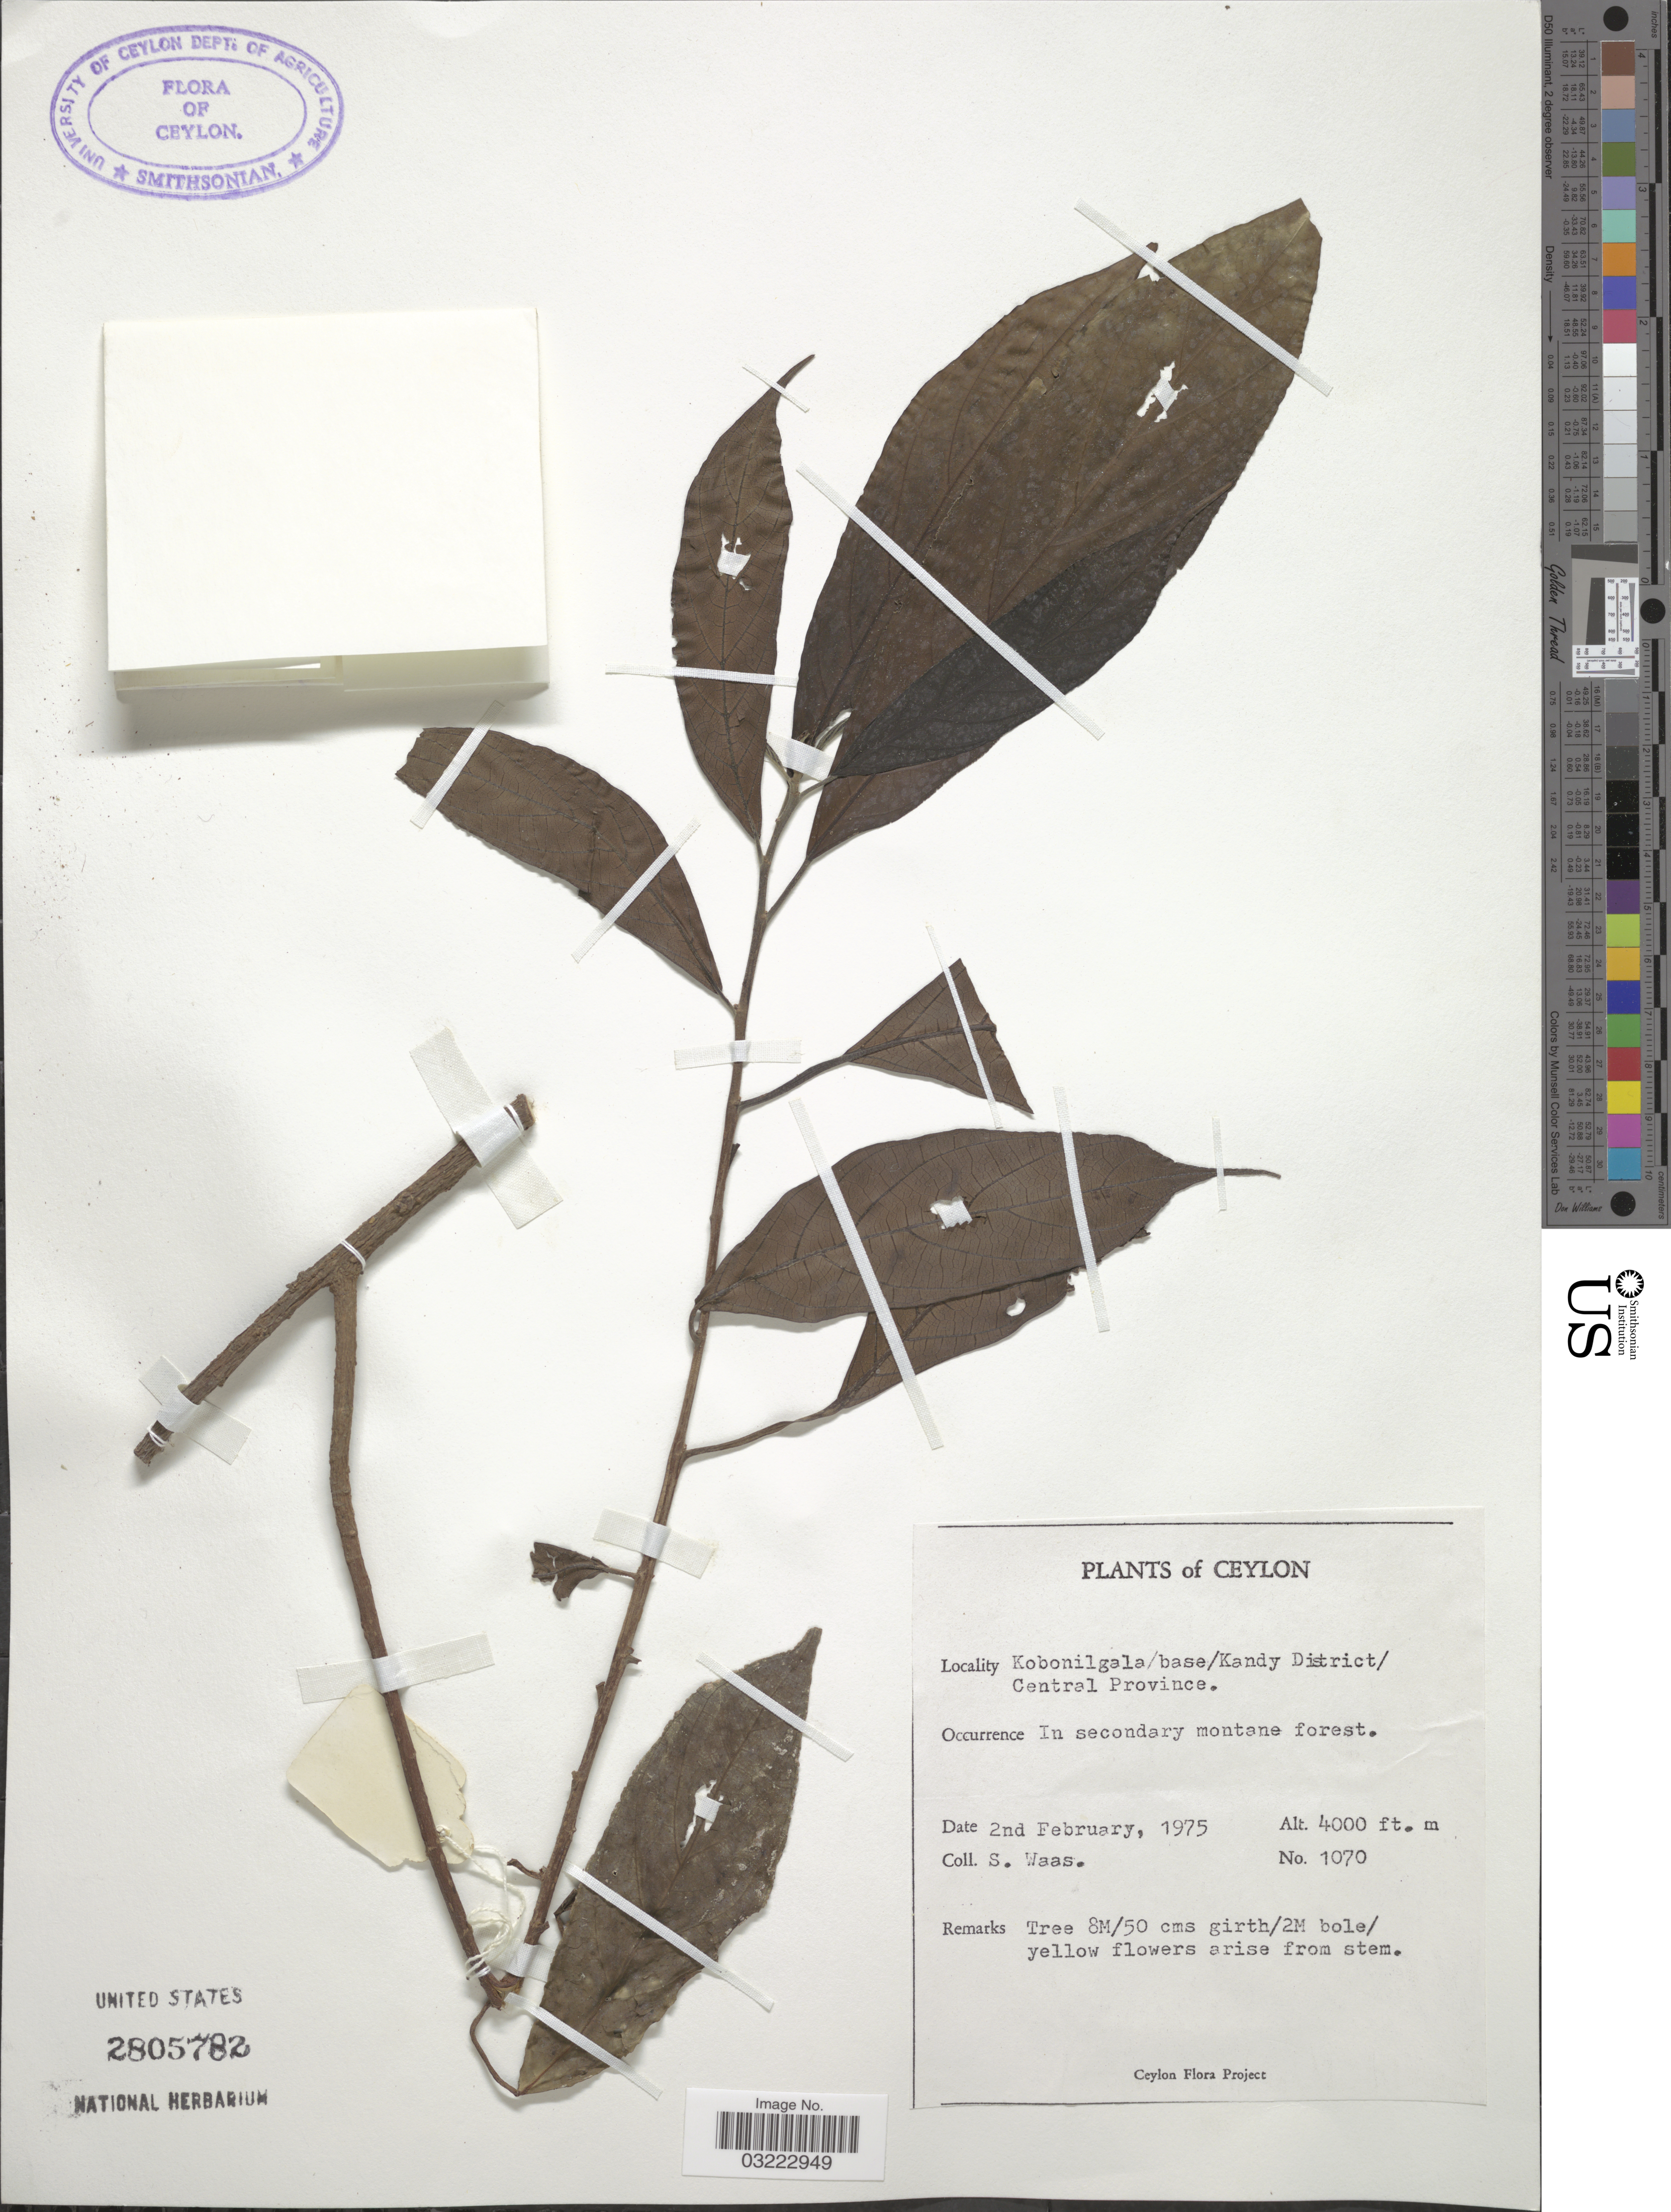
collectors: S. Waas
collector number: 1070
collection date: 1975-02-02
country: Sri Lanka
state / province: Central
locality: Ceylon. Kobonilgala/base/Kandy District.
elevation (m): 1219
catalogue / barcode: US 2805782